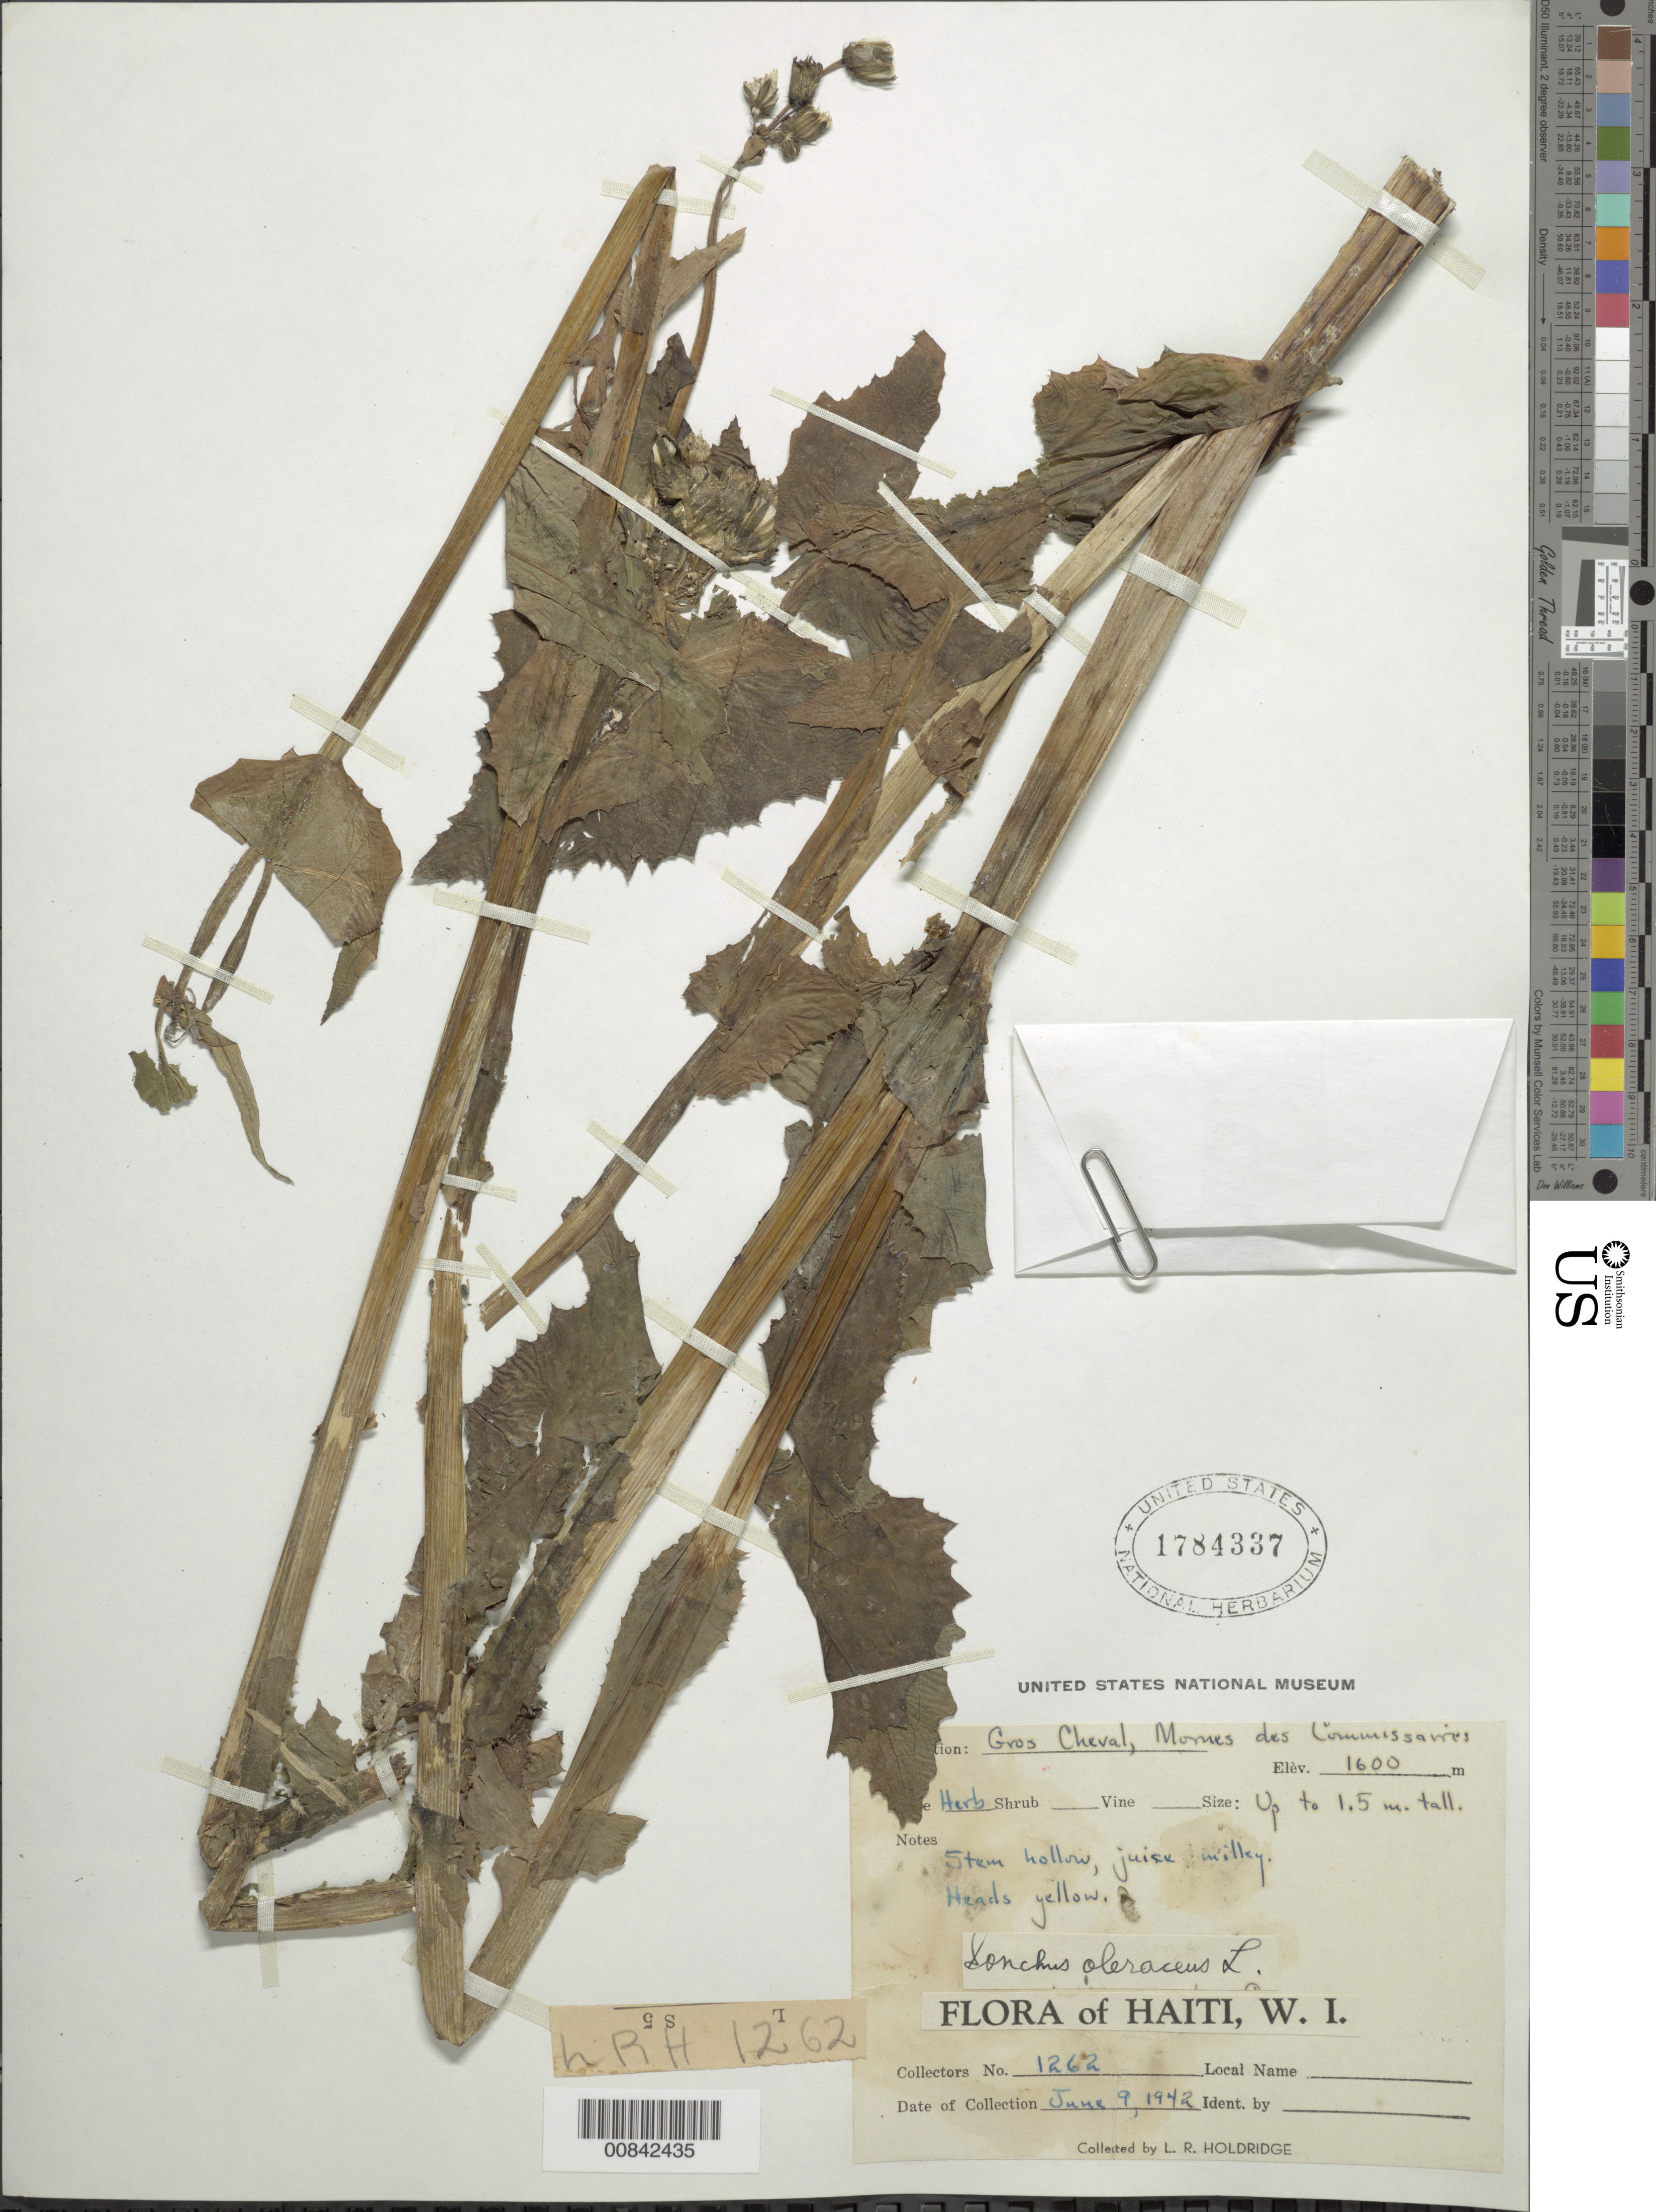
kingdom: Plantae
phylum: Tracheophyta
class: Magnoliopsida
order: Asterales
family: Asteraceae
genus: Sonchus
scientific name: Sonchus oleraceus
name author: L.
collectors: L. Holdridge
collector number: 1262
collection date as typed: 09 Jun 1942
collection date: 1942-06-09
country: Haiti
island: Hispaniola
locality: Gros Cheval, Mornes des Commissaires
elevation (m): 1600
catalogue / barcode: US 1784337